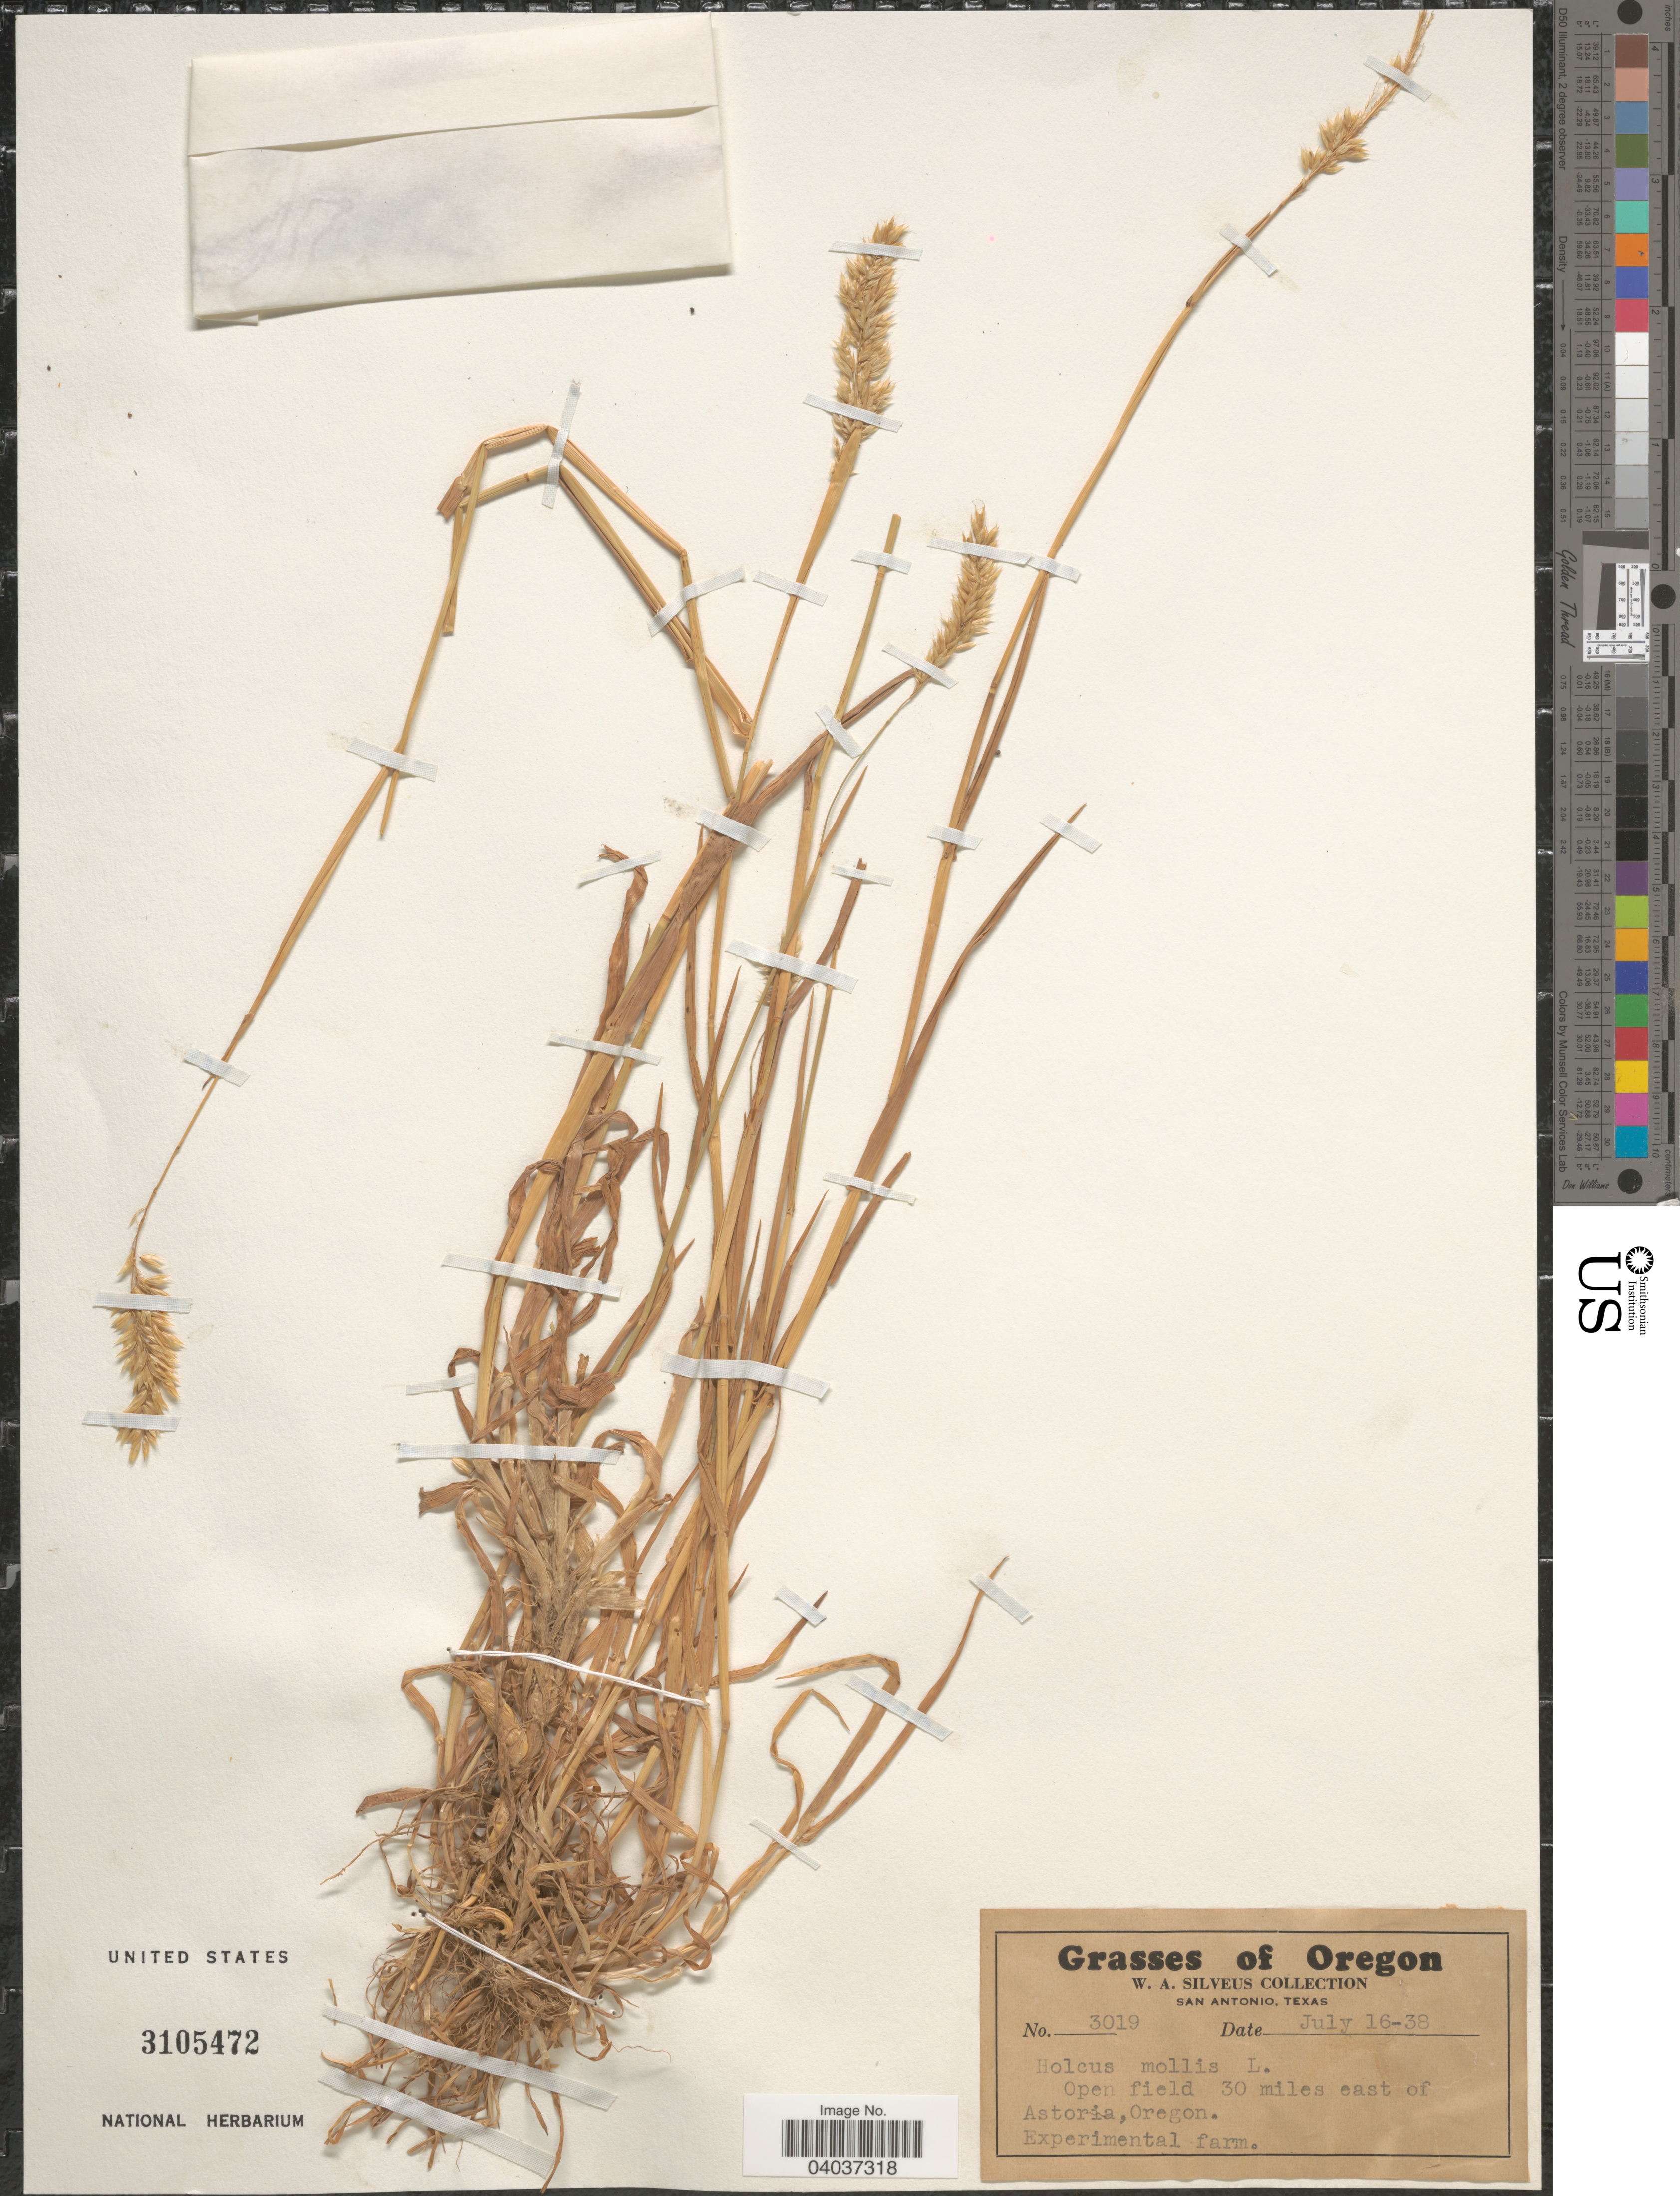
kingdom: Plantae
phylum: Tracheophyta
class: Liliopsida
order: Poales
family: Poaceae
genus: Holcus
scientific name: Holcus mollis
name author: L.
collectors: W. Silveus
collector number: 3019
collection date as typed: Transcribed d/m/y: 16/7/38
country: United States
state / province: Oregon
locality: Open fields 30 miles east of Astoria.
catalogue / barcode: US 3105472